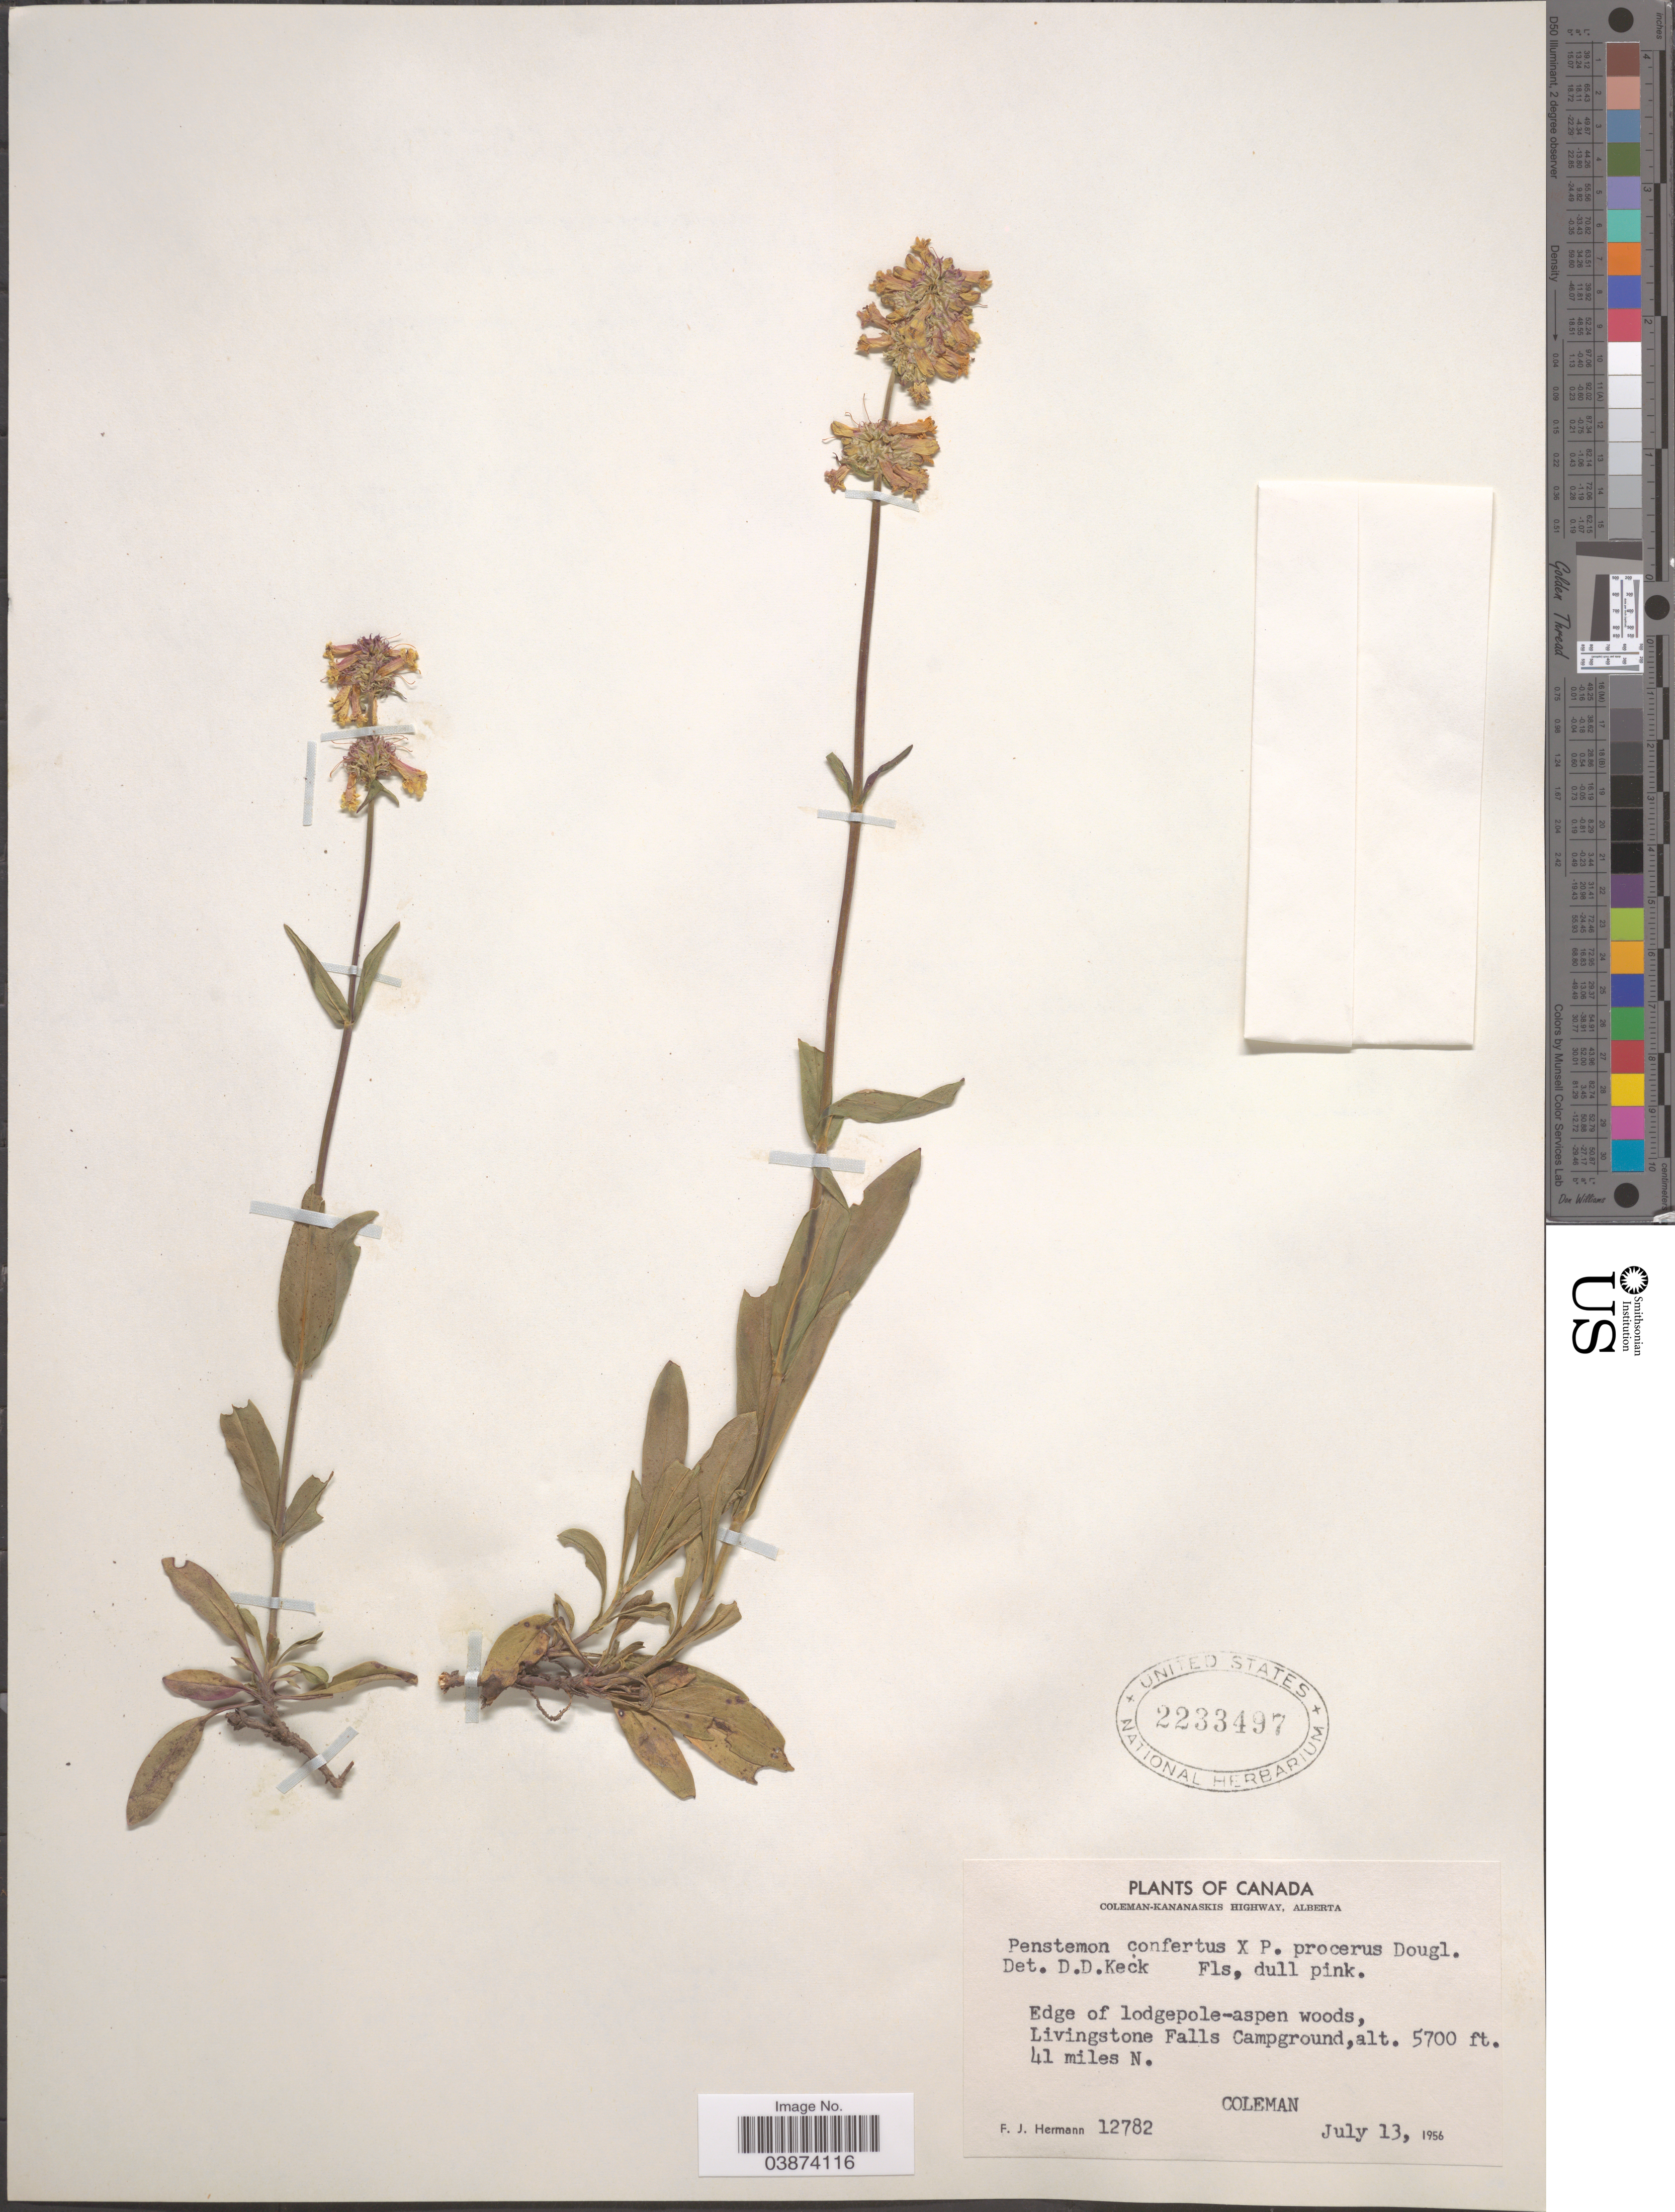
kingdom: Plantae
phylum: Tracheophyta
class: Magnoliopsida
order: Lamiales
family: Plantaginaceae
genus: Penstemon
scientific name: Penstemon confertus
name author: Douglas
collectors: F. J. Hermann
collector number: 12782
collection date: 1956-07-13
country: Canada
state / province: Alberta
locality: Coleman-Kananaskis Highway. Edge of lodgepole-aspen woods, Livingstone Falls Campground, 41 miles N. Coleman.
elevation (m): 1737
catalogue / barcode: US 2233497